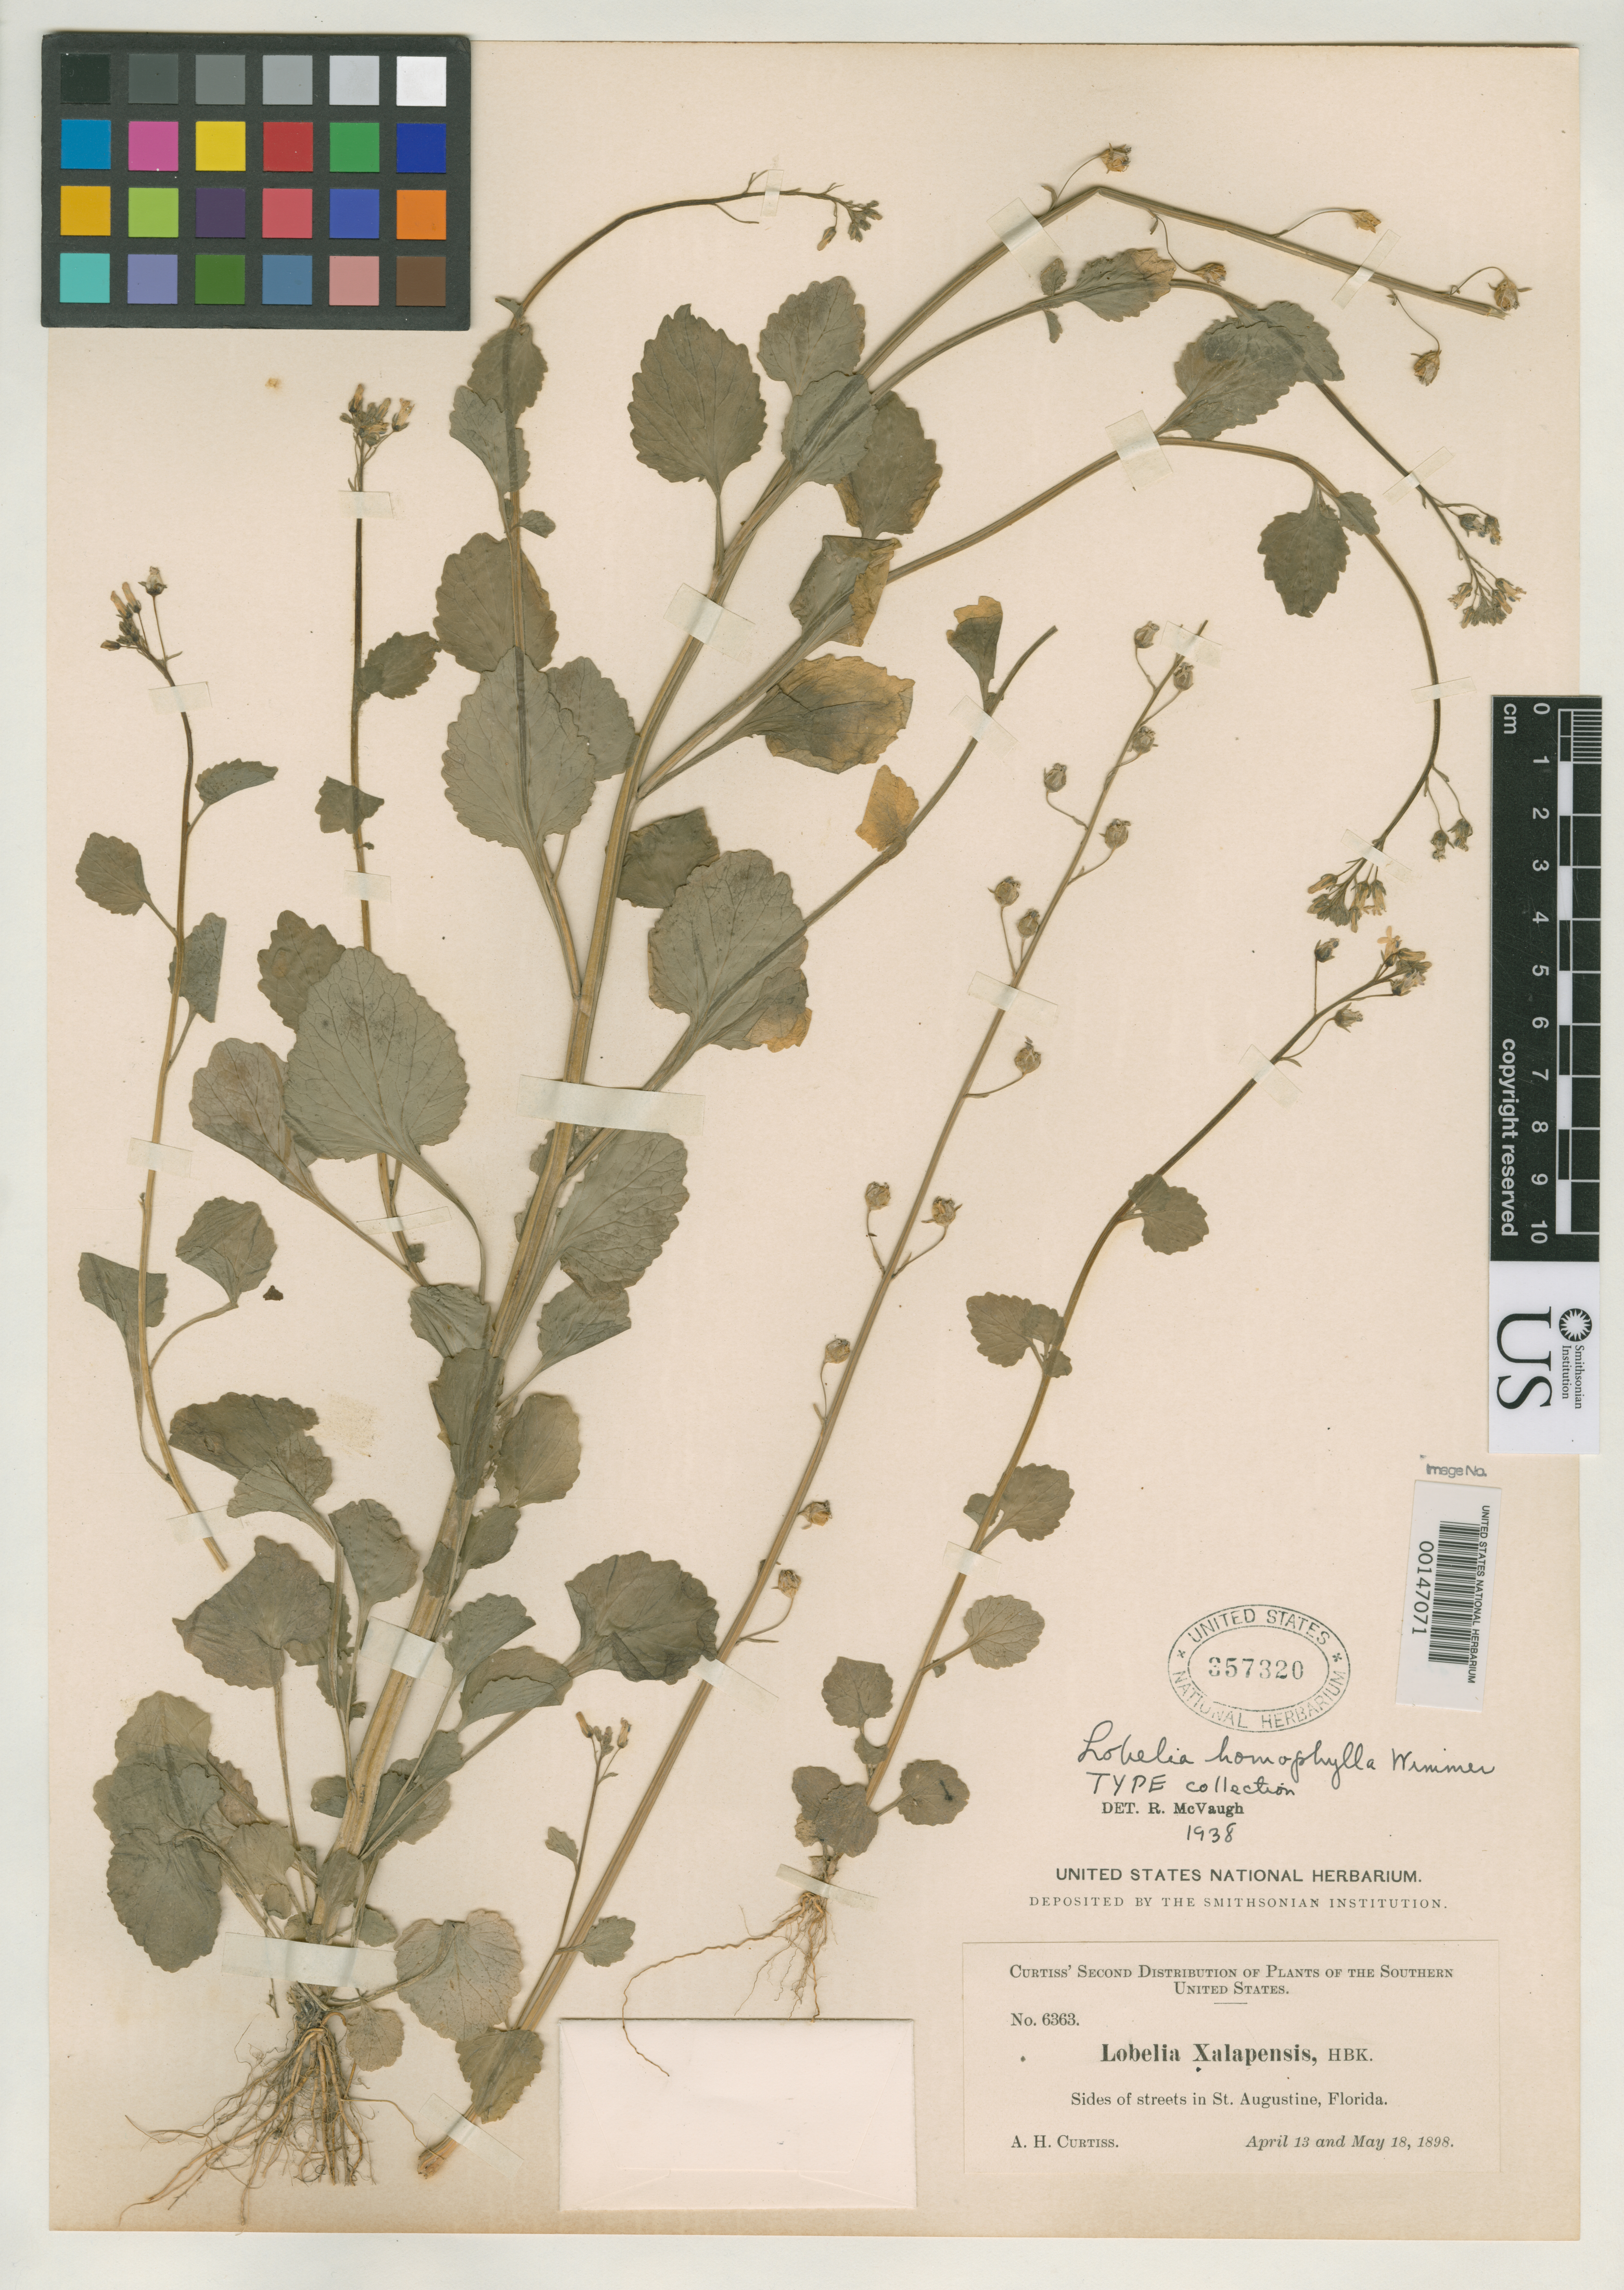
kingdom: Plantae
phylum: Tracheophyta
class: Magnoliopsida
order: Asterales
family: Campanulaceae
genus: Lobelia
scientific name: Lobelia homophylla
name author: E. Wimm.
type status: Isosyntype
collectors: A. H. Curtiss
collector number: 6363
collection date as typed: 13 Apr 1898 and 18 May 1898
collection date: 1898-04-13,1898-05-18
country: United States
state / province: Florida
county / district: St. Johns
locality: St. Augustine.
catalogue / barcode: US 357320